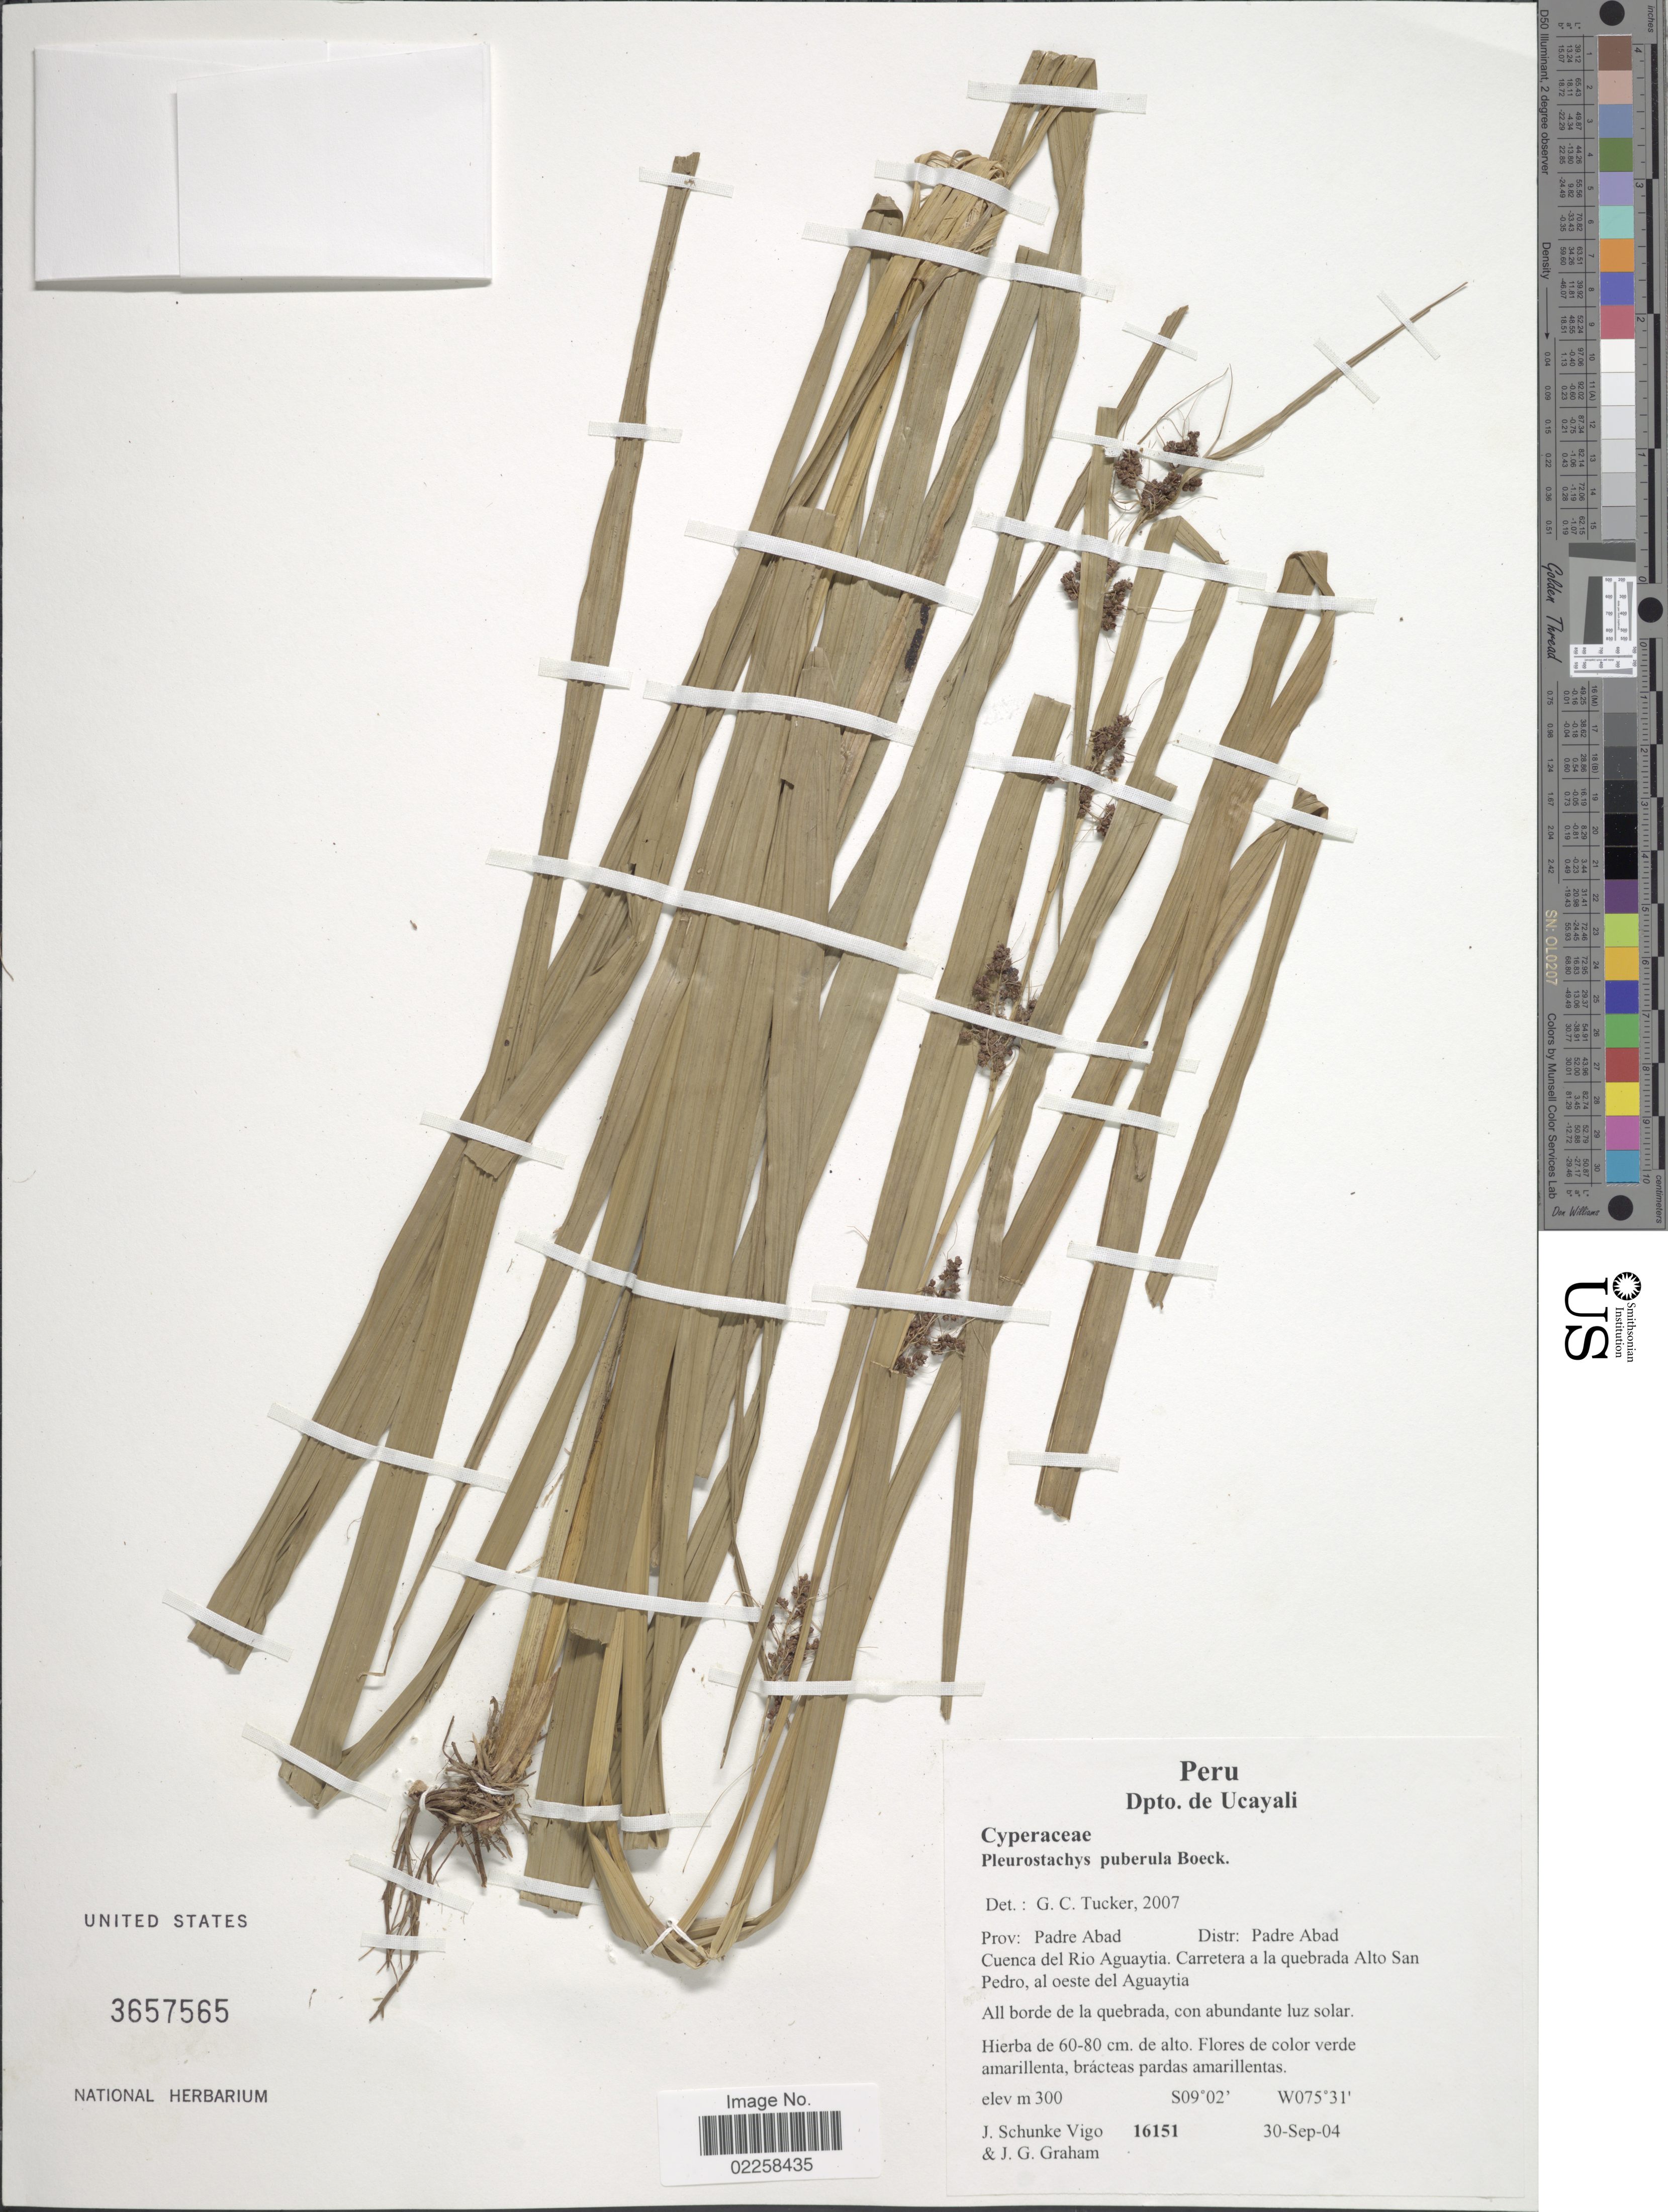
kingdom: Plantae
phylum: Tracheophyta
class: Liliopsida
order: Poales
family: Cyperaceae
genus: Rhynchospora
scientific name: Rhynchospora orbigniana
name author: (Brongn.) L.B. Sm.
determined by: Strong, Mark T., (BOT), Smithsonian Institution - National Museum of Natural History (UNITED STATES)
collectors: J. Schunke Vigo & J. Graham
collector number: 16151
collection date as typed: Transcribed d/m/y: 30/9/4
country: Peru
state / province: Ucayali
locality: Dpto de Ucayali, Prov: Padre Abad, Distr: Padre Abad, Cuenca del Rio Aguaytia. Carretera a la quebrada Alto San Pedro, al oeste del Aguaytia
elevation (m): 300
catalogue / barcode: US 3657565